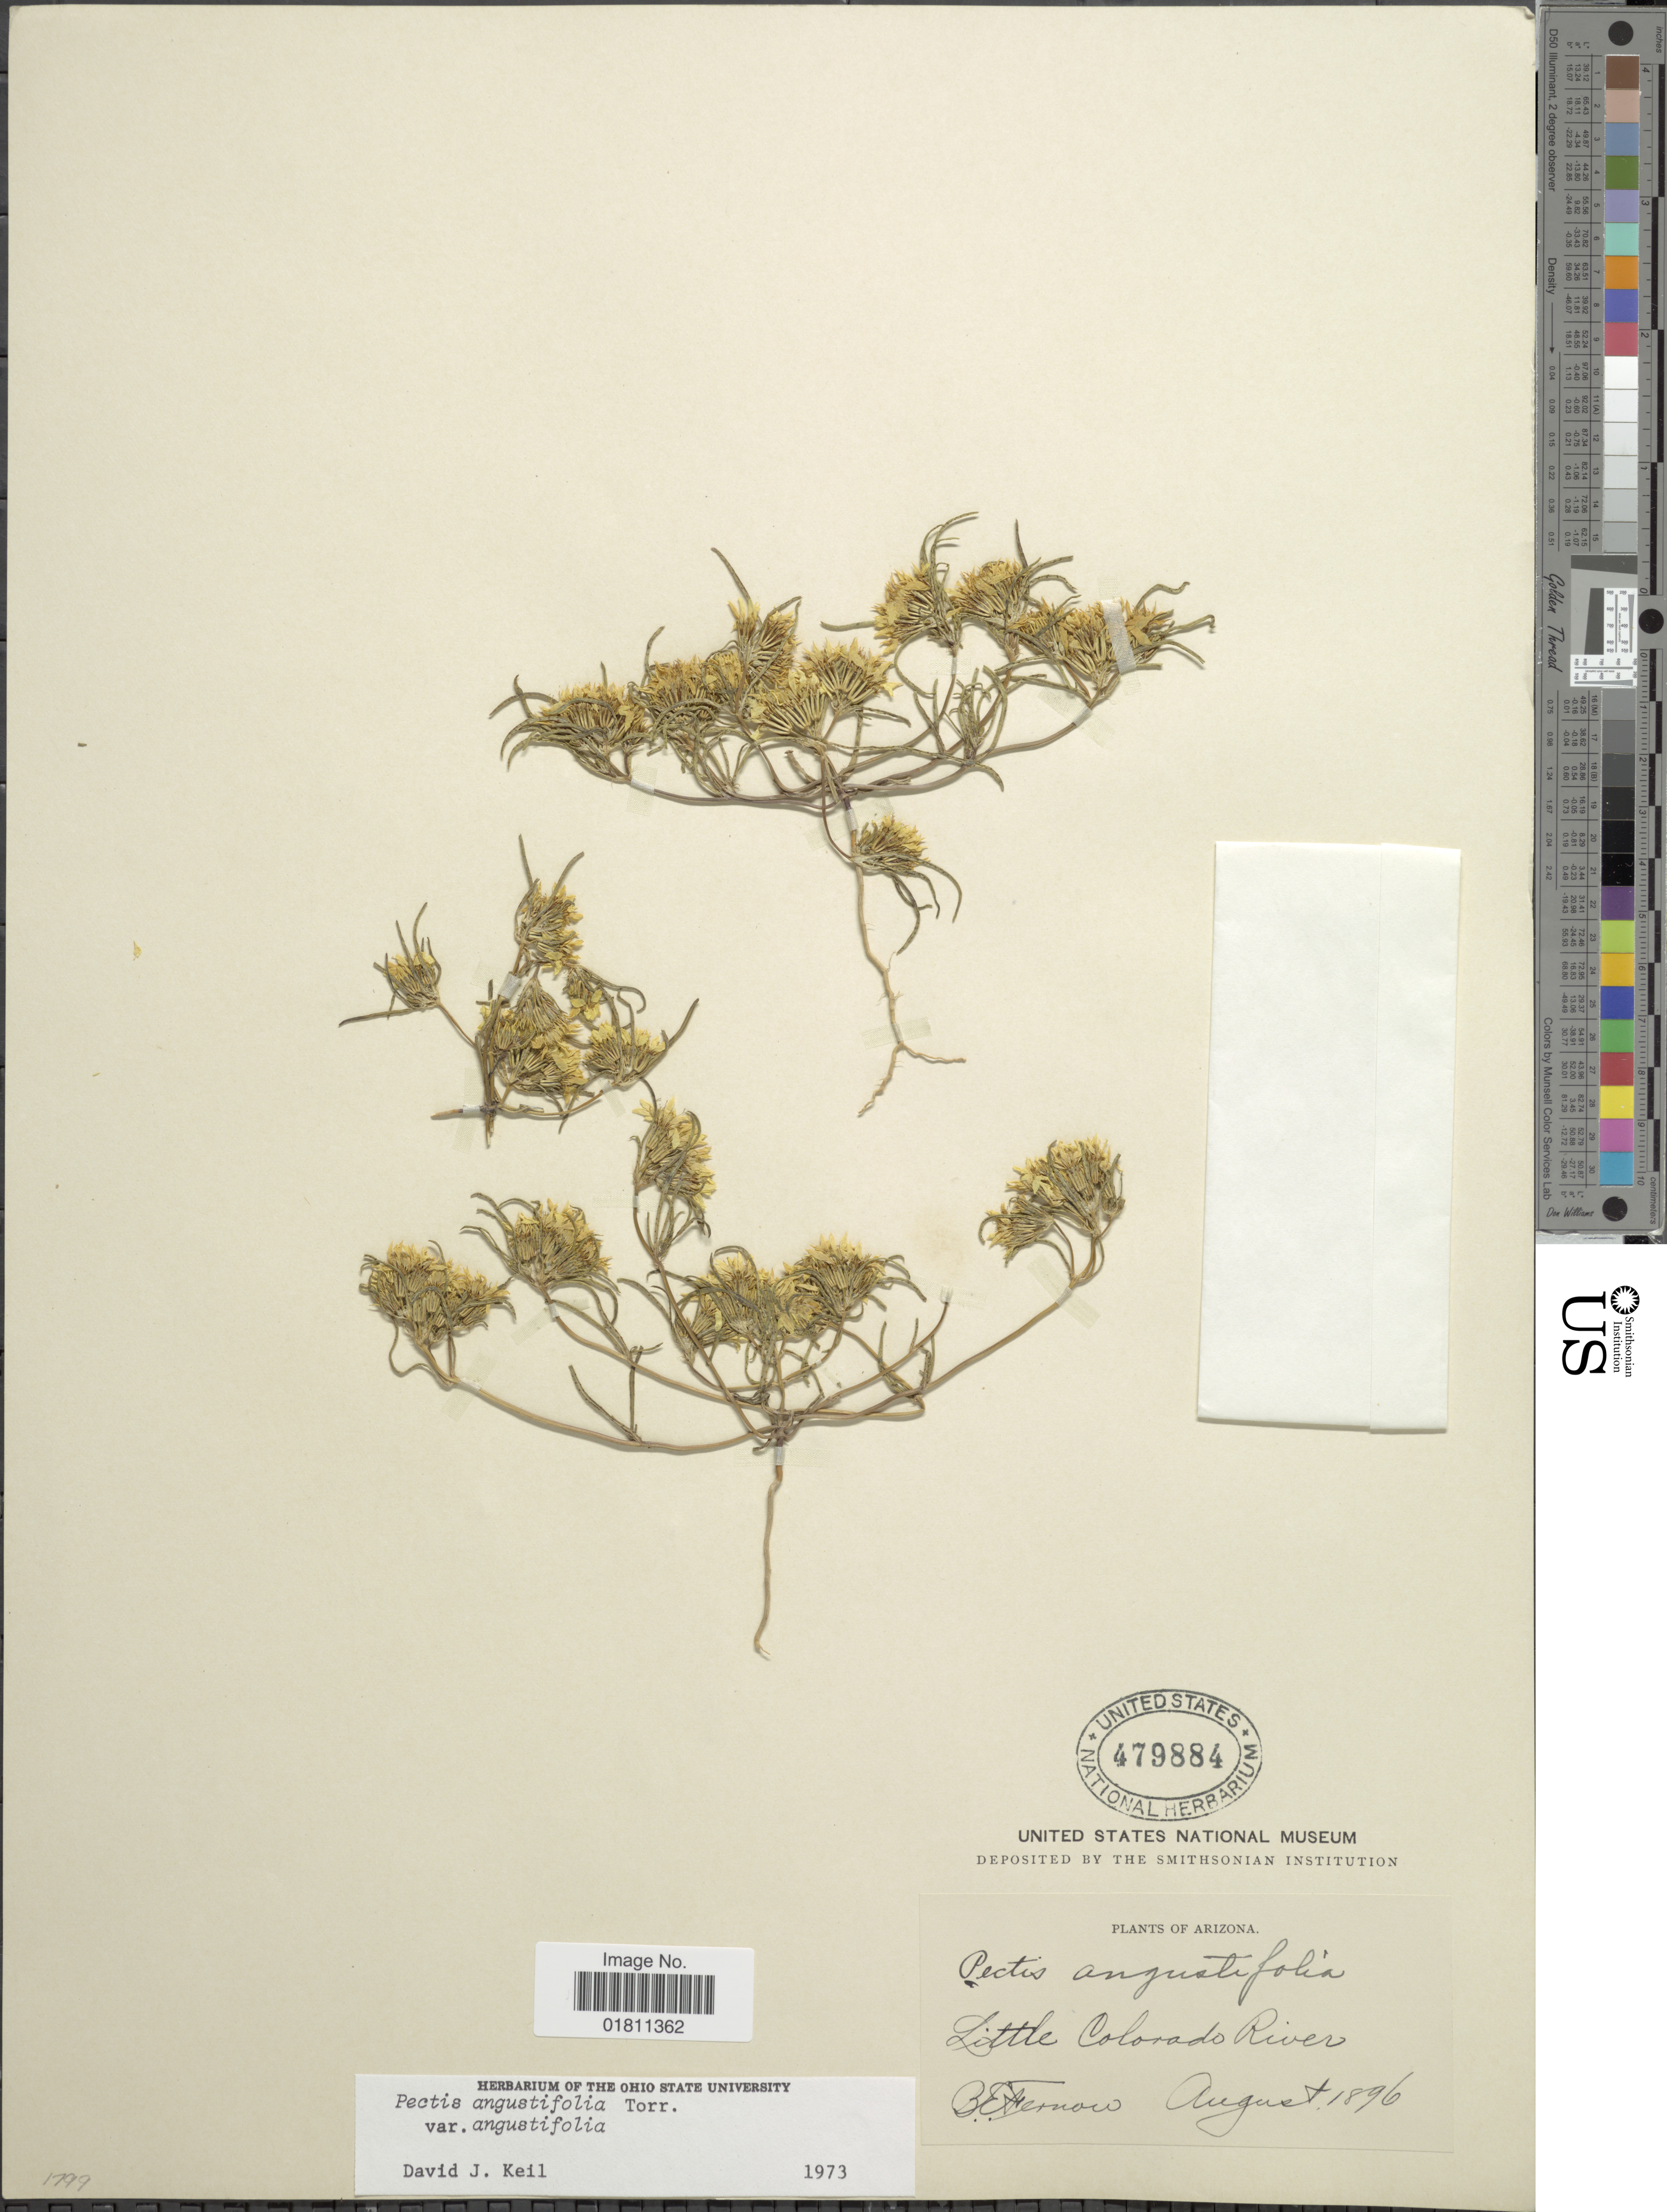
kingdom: Plantae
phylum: Tracheophyta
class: Magnoliopsida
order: Asterales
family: Asteraceae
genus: Pectis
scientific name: Pectis angustifolia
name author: Torr.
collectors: B. Fernow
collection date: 1896-08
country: United States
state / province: Arizona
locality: Little Colorado River.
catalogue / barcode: US 479884